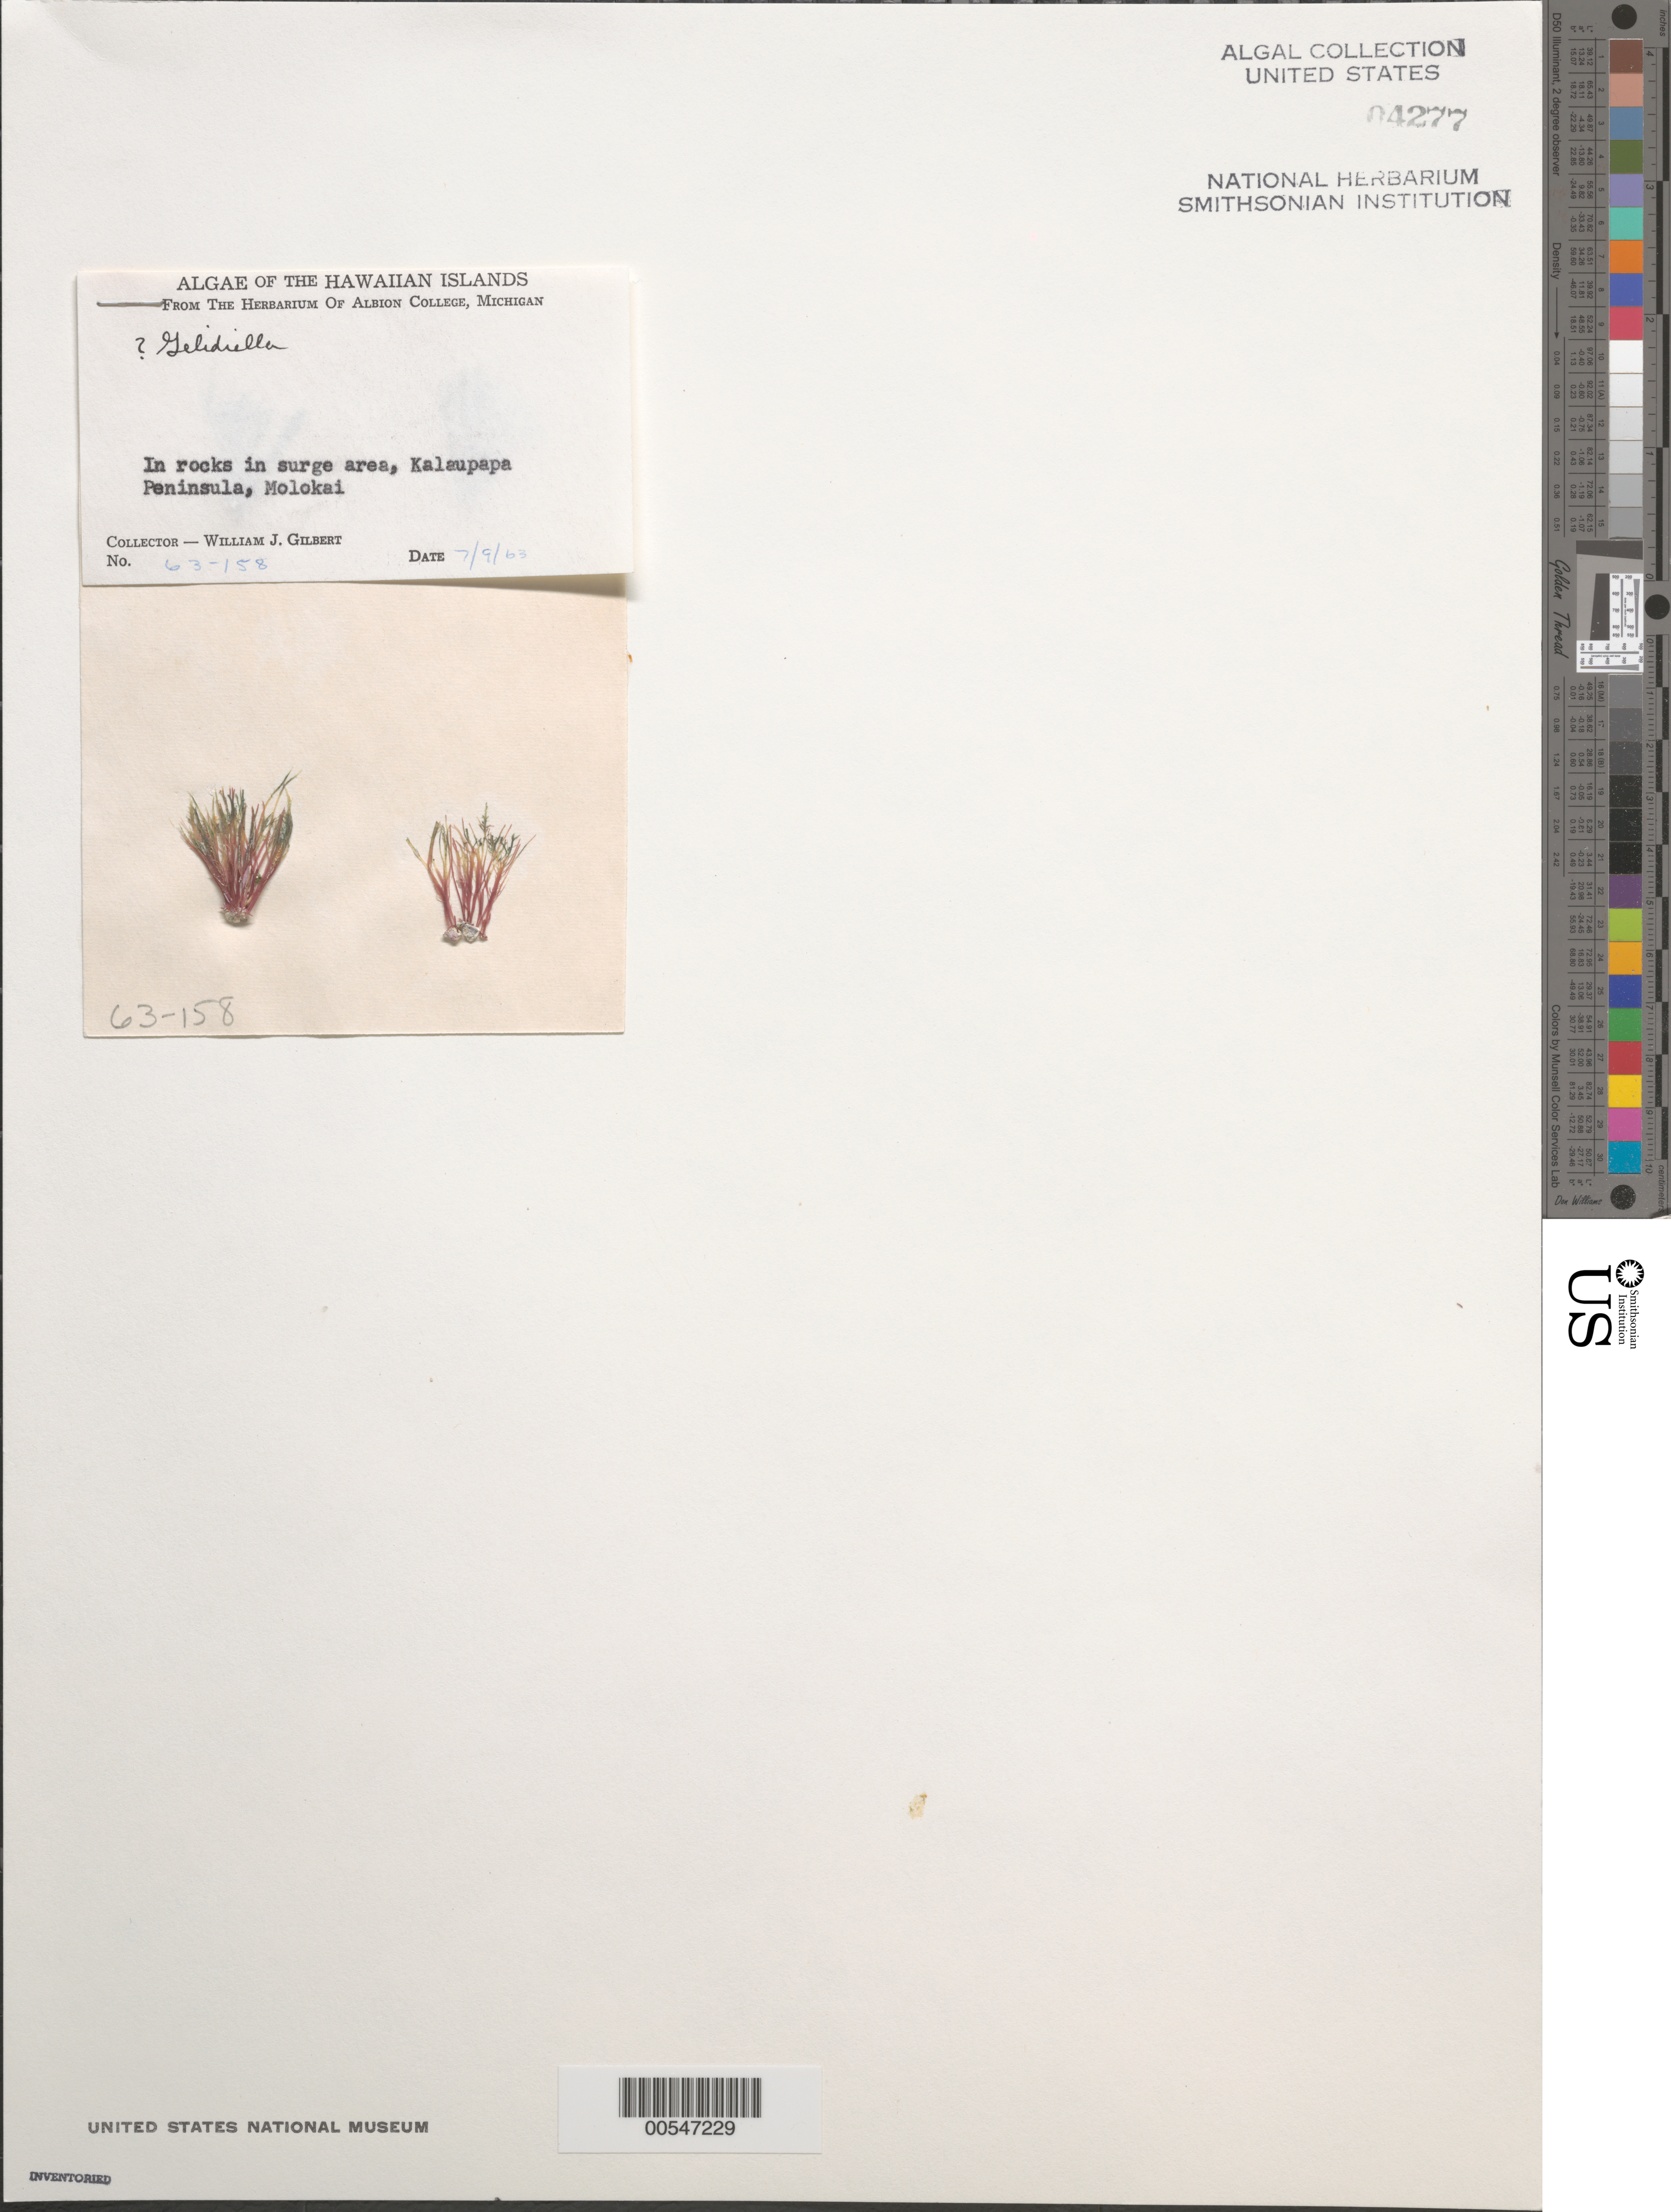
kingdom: Plantae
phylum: Rhodophyta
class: Florideophyceae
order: Gelidiales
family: Gelidiellaceae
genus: Gelidiella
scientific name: Gelidiella sp.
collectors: W. J. Gilbert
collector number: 63-158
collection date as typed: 09 Jul 1963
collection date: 1963-07-09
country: United States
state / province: Hawaii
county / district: Maui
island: Moloka'i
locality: Kalaupapa Peninsula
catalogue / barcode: US 4277